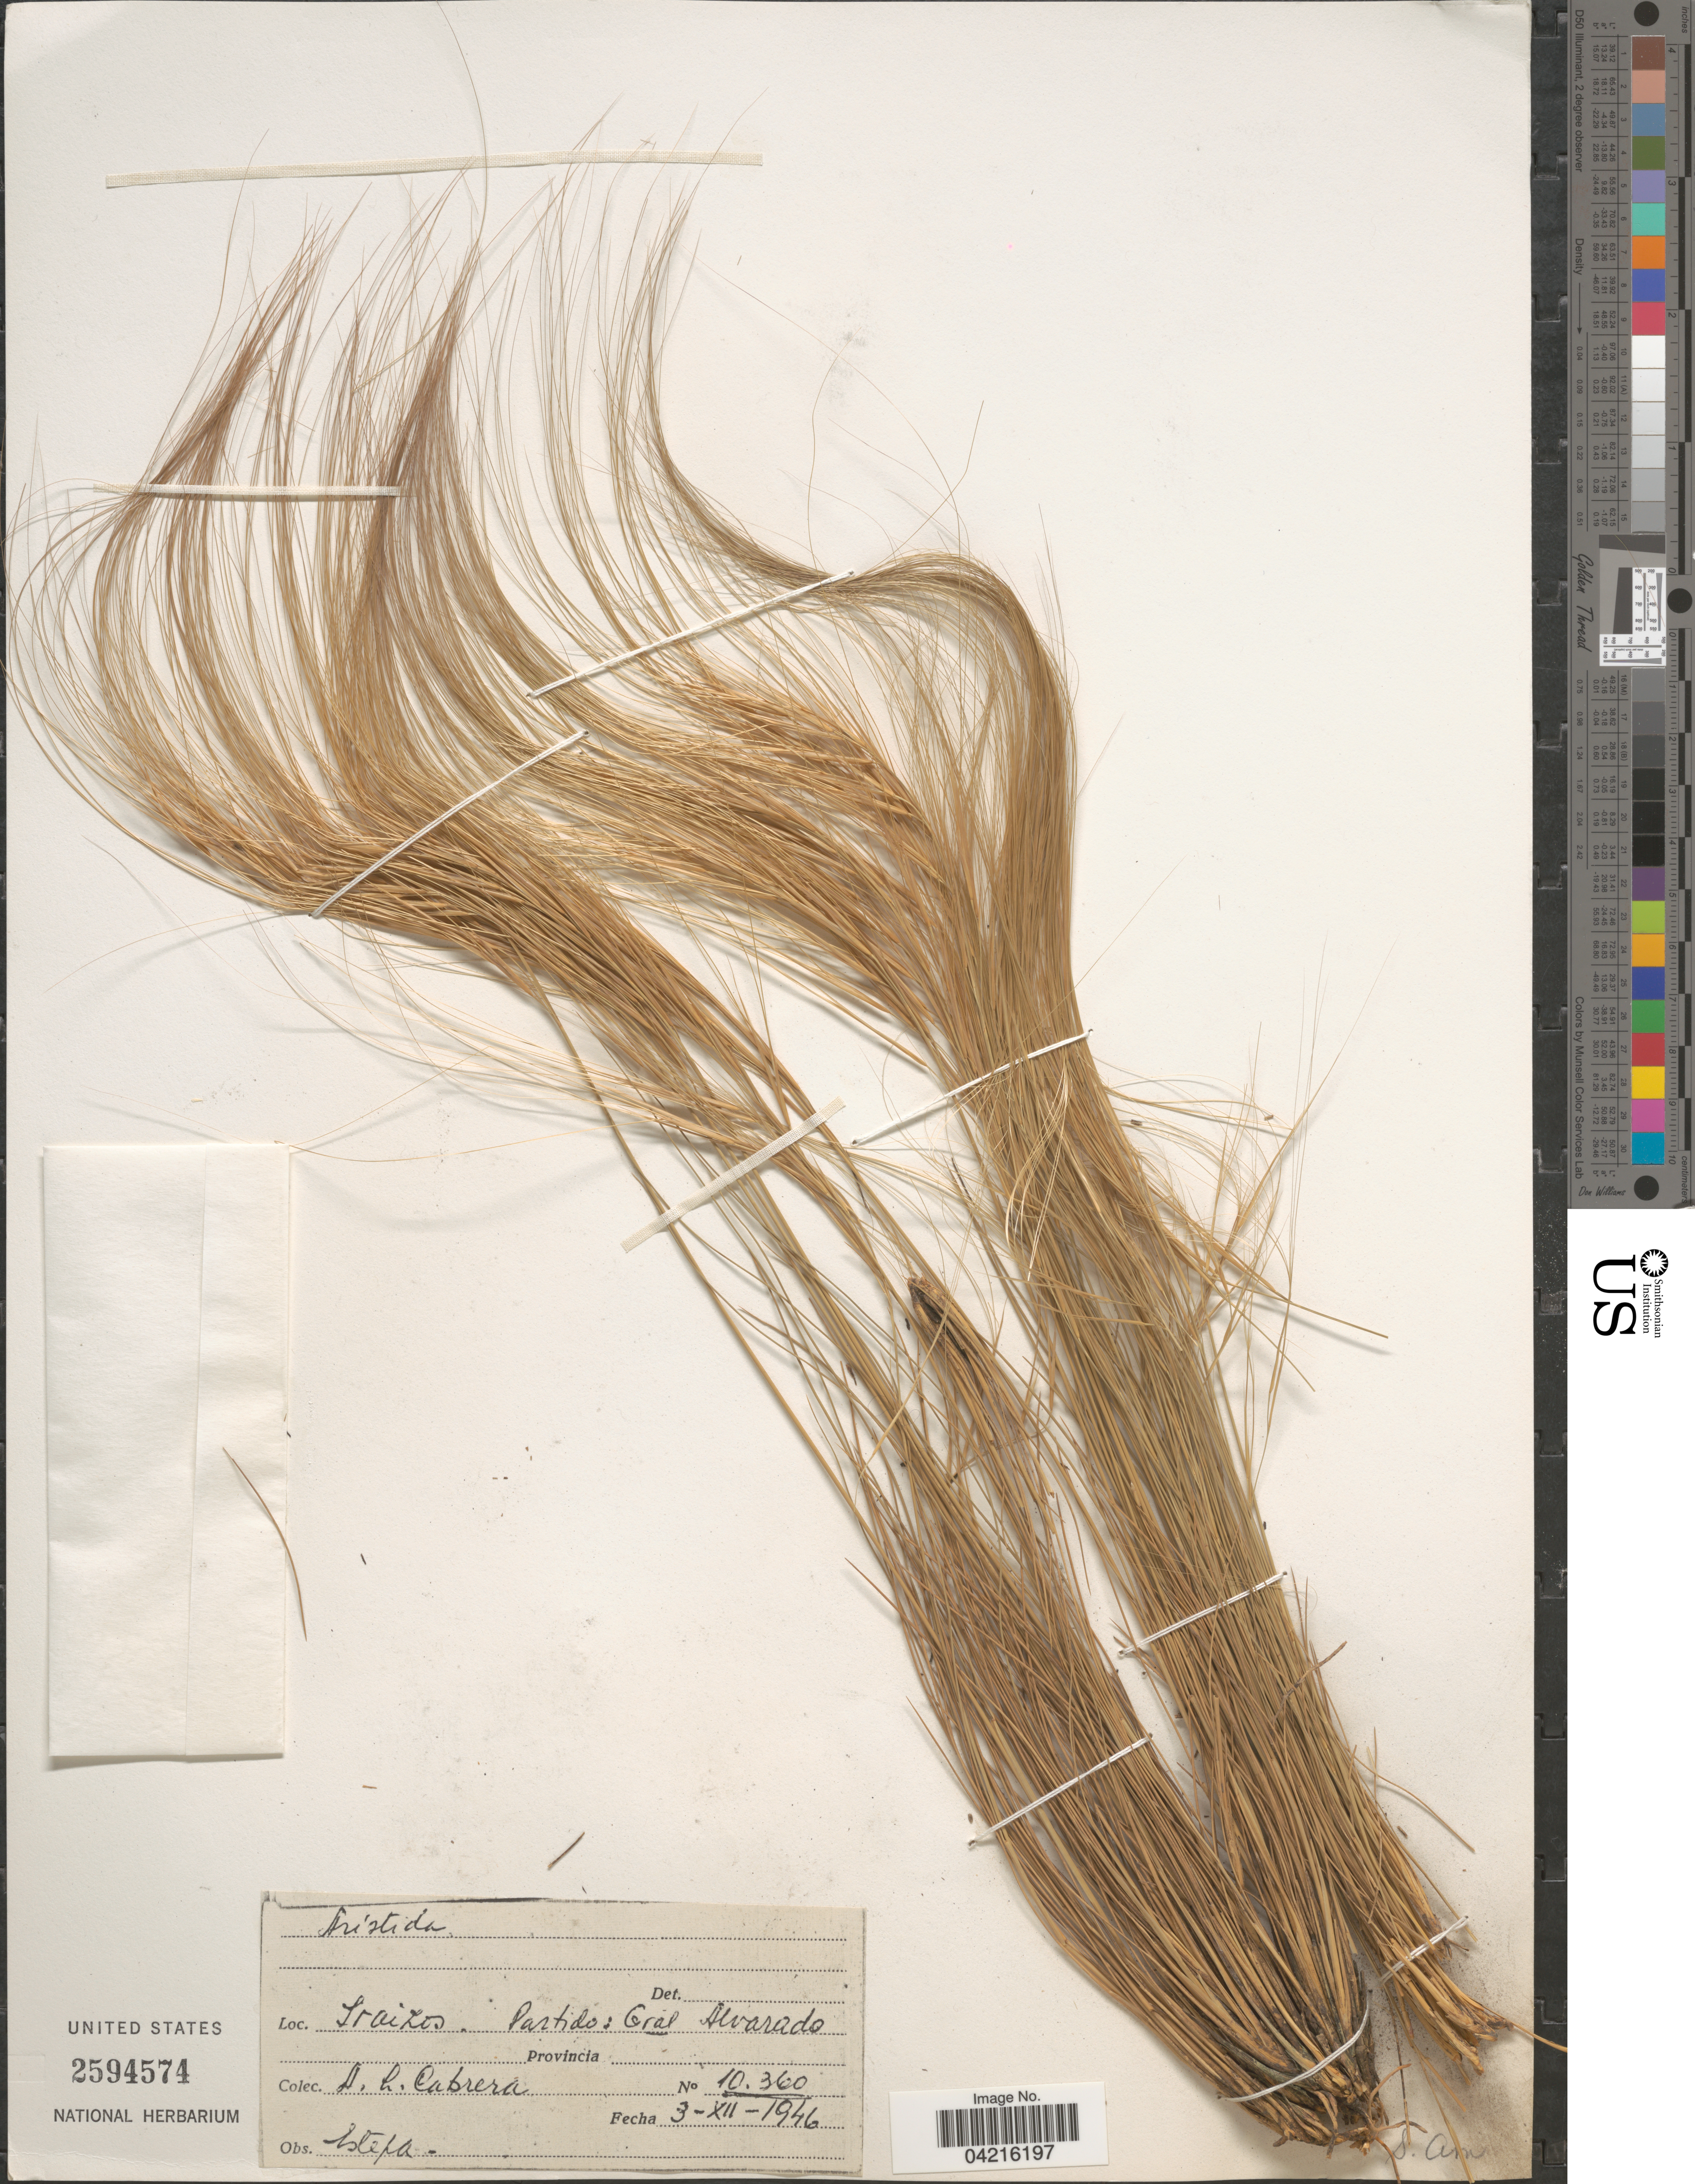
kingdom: Plantae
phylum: Tracheophyta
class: Liliopsida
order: Poales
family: Poaceae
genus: Aristida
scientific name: Aristida sp.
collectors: A. L. Cabrera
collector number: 10.360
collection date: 1946-12-03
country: Argentina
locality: Yraizos. Partido: Gral Alvarado.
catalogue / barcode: US 2594574